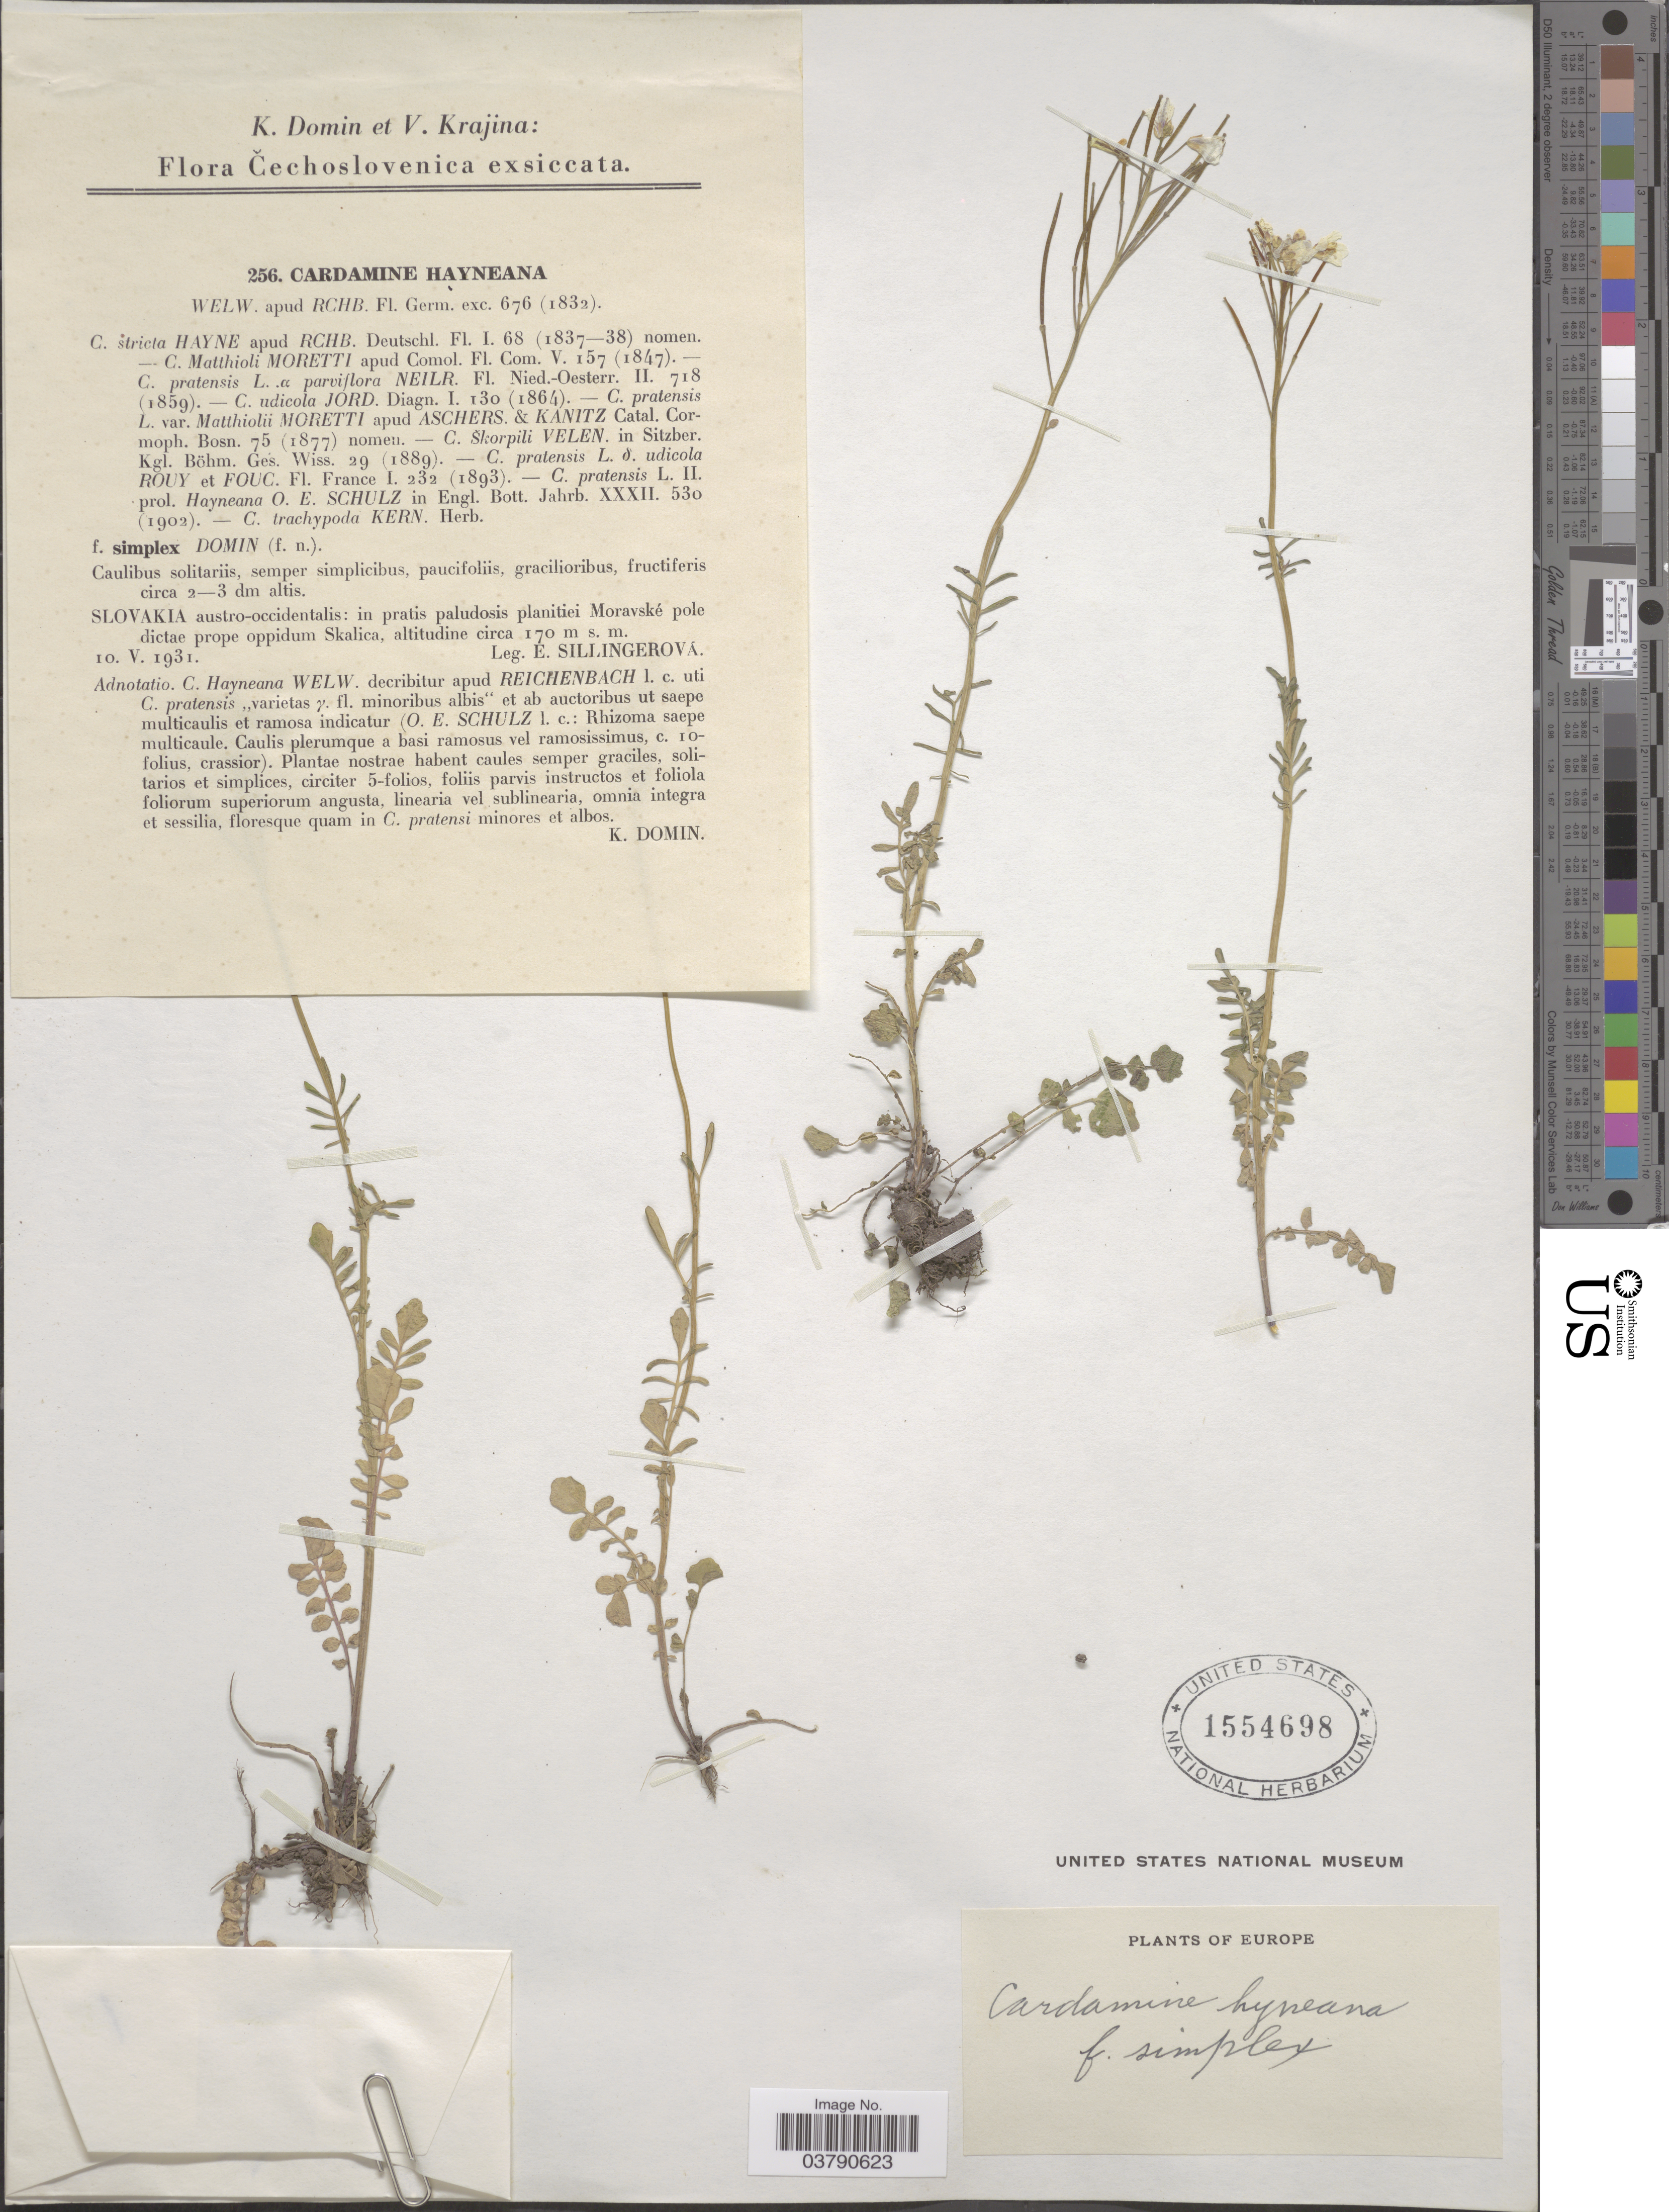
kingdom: Plantae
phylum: Tracheophyta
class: Magnoliopsida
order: Brassicales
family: Brassicaceae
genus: Cardamine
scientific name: Cardamine hayneana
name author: Welw. ex Rchb.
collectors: E. Sillingerová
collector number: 256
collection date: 1931-05-10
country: Slovakia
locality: Čechoslovenica. Slovakia austro-occidentalis: in pratis paludosis planitei Moravské pole dictae prope oppidum Skalica.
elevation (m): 170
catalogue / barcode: US 1554698